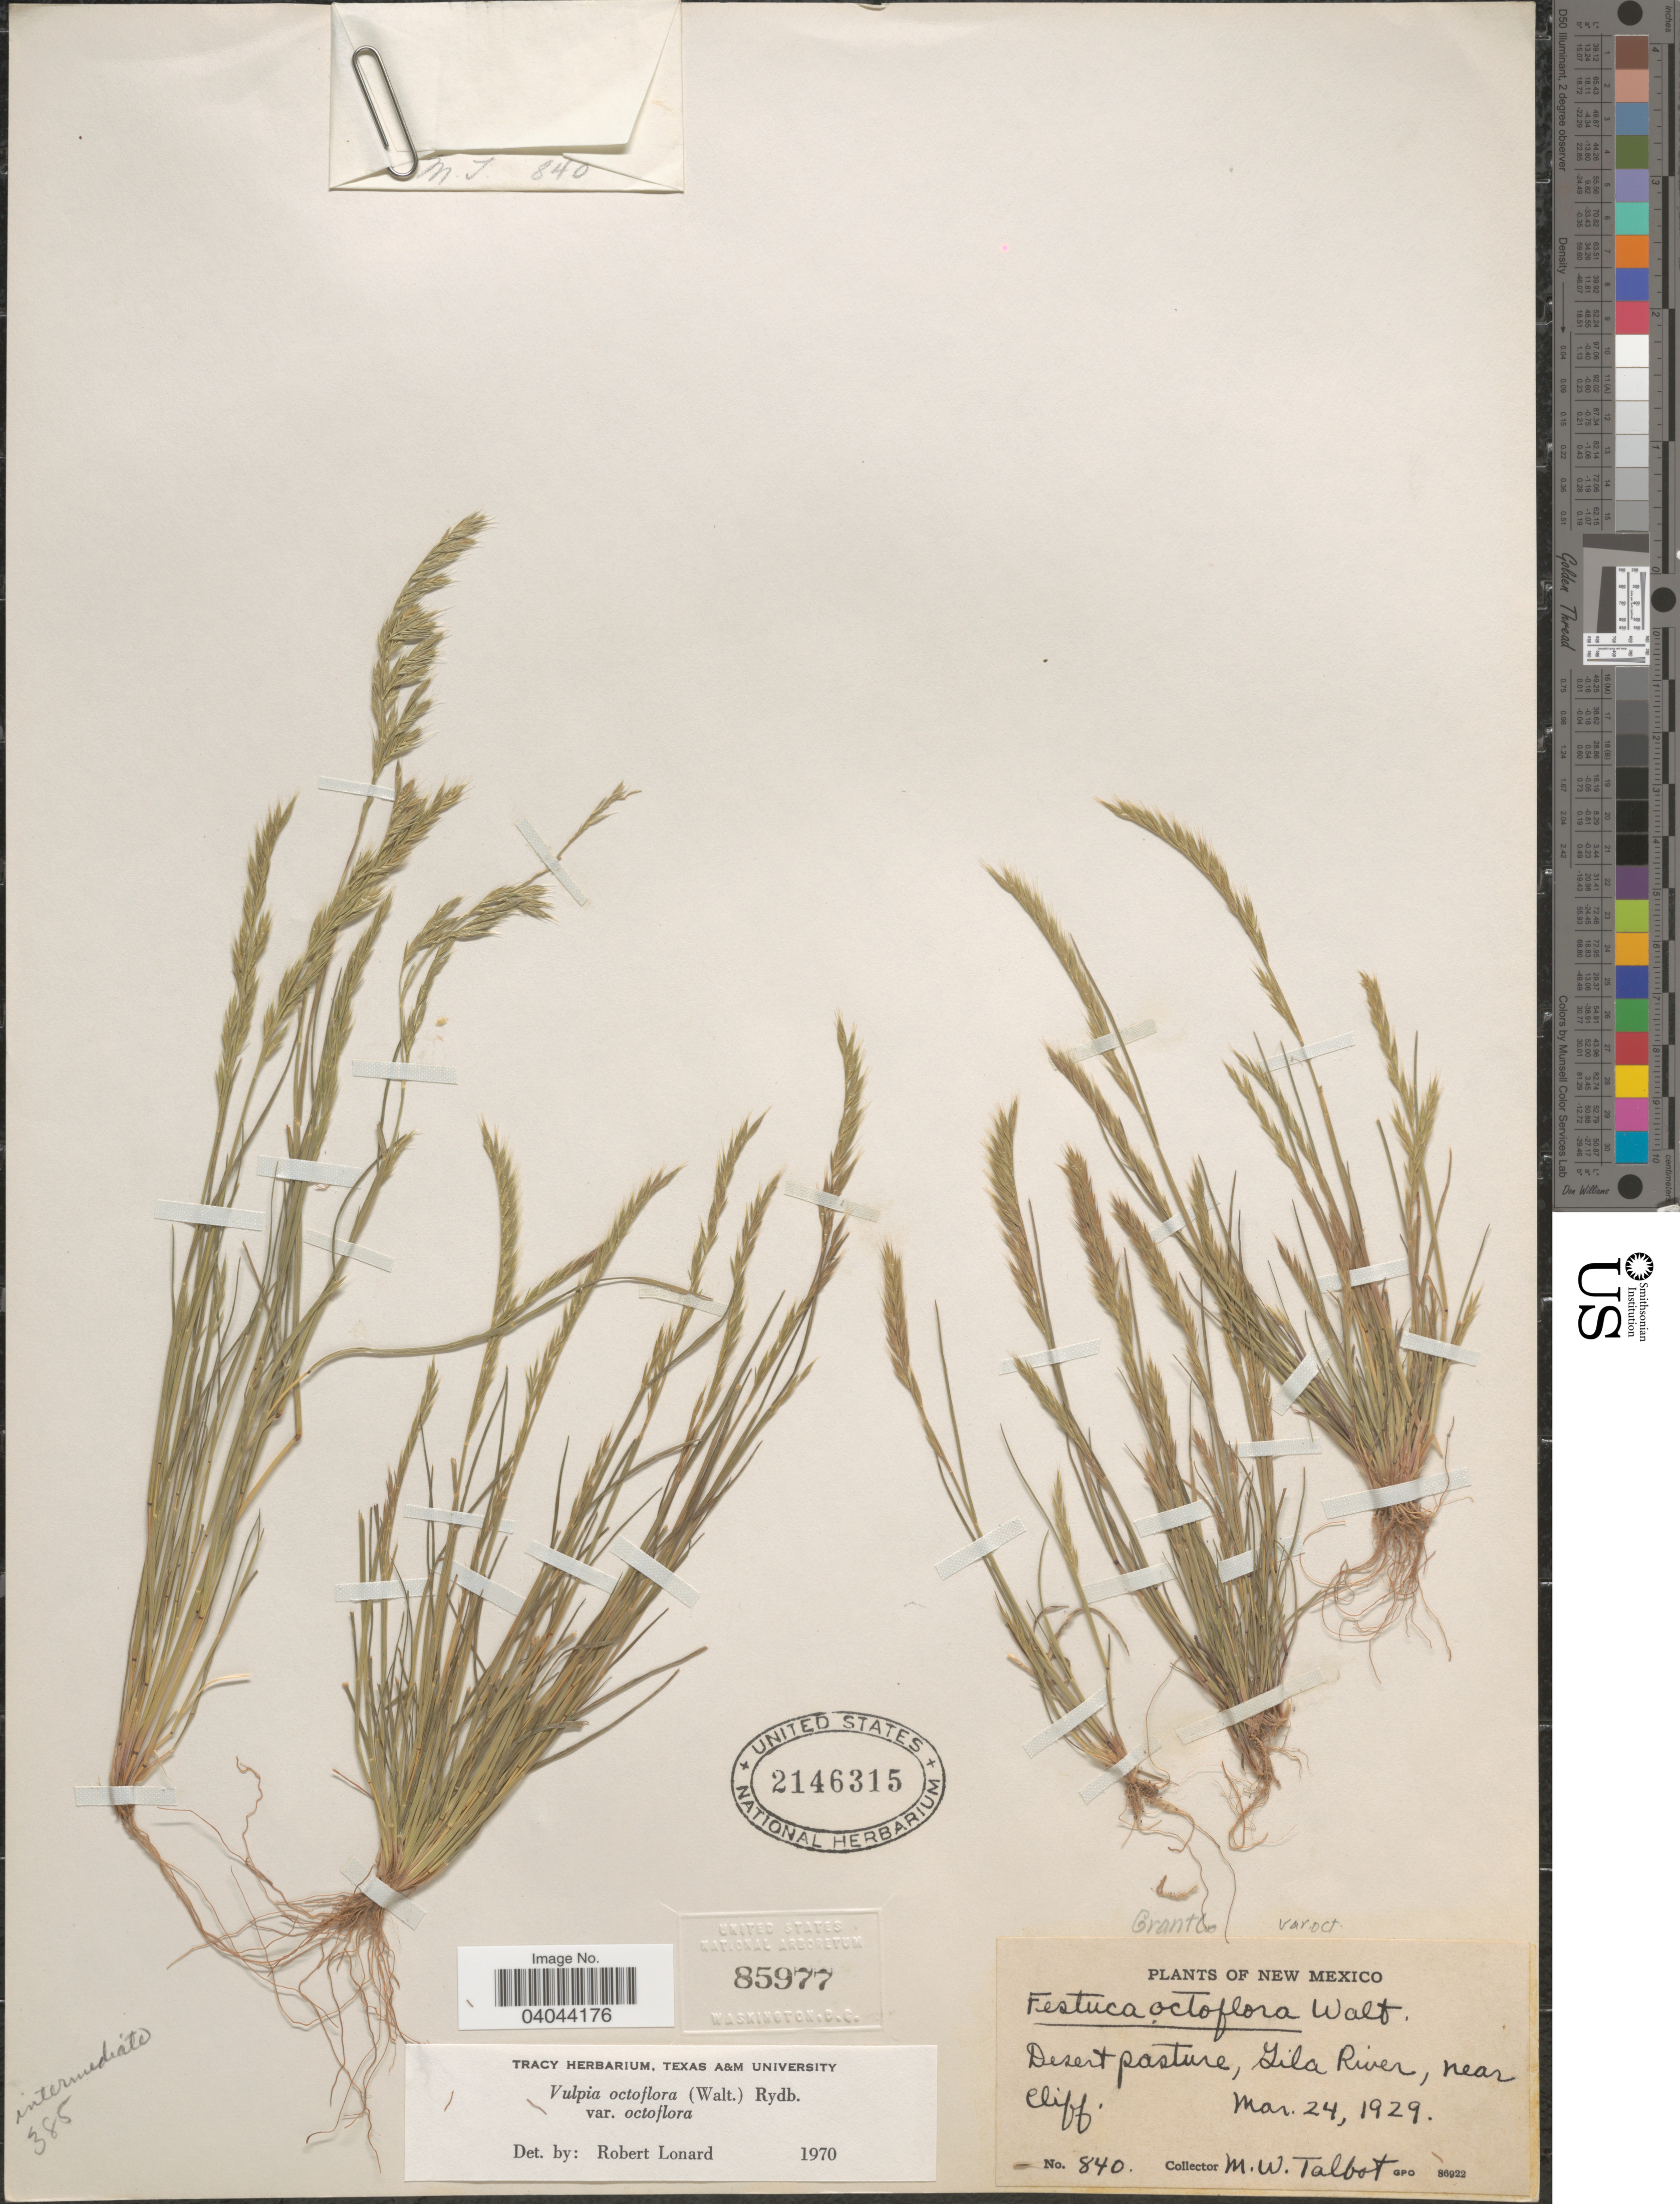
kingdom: Plantae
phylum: Tracheophyta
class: Liliopsida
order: Poales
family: Poaceae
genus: Festuca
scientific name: Festuca octoflora var. octoflora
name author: Walter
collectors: M. Talbot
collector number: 840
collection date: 1929-03-24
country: United States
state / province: New Mexico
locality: Grant Co. Desert pasture, Gila River, near Cliff.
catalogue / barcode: US 2146315